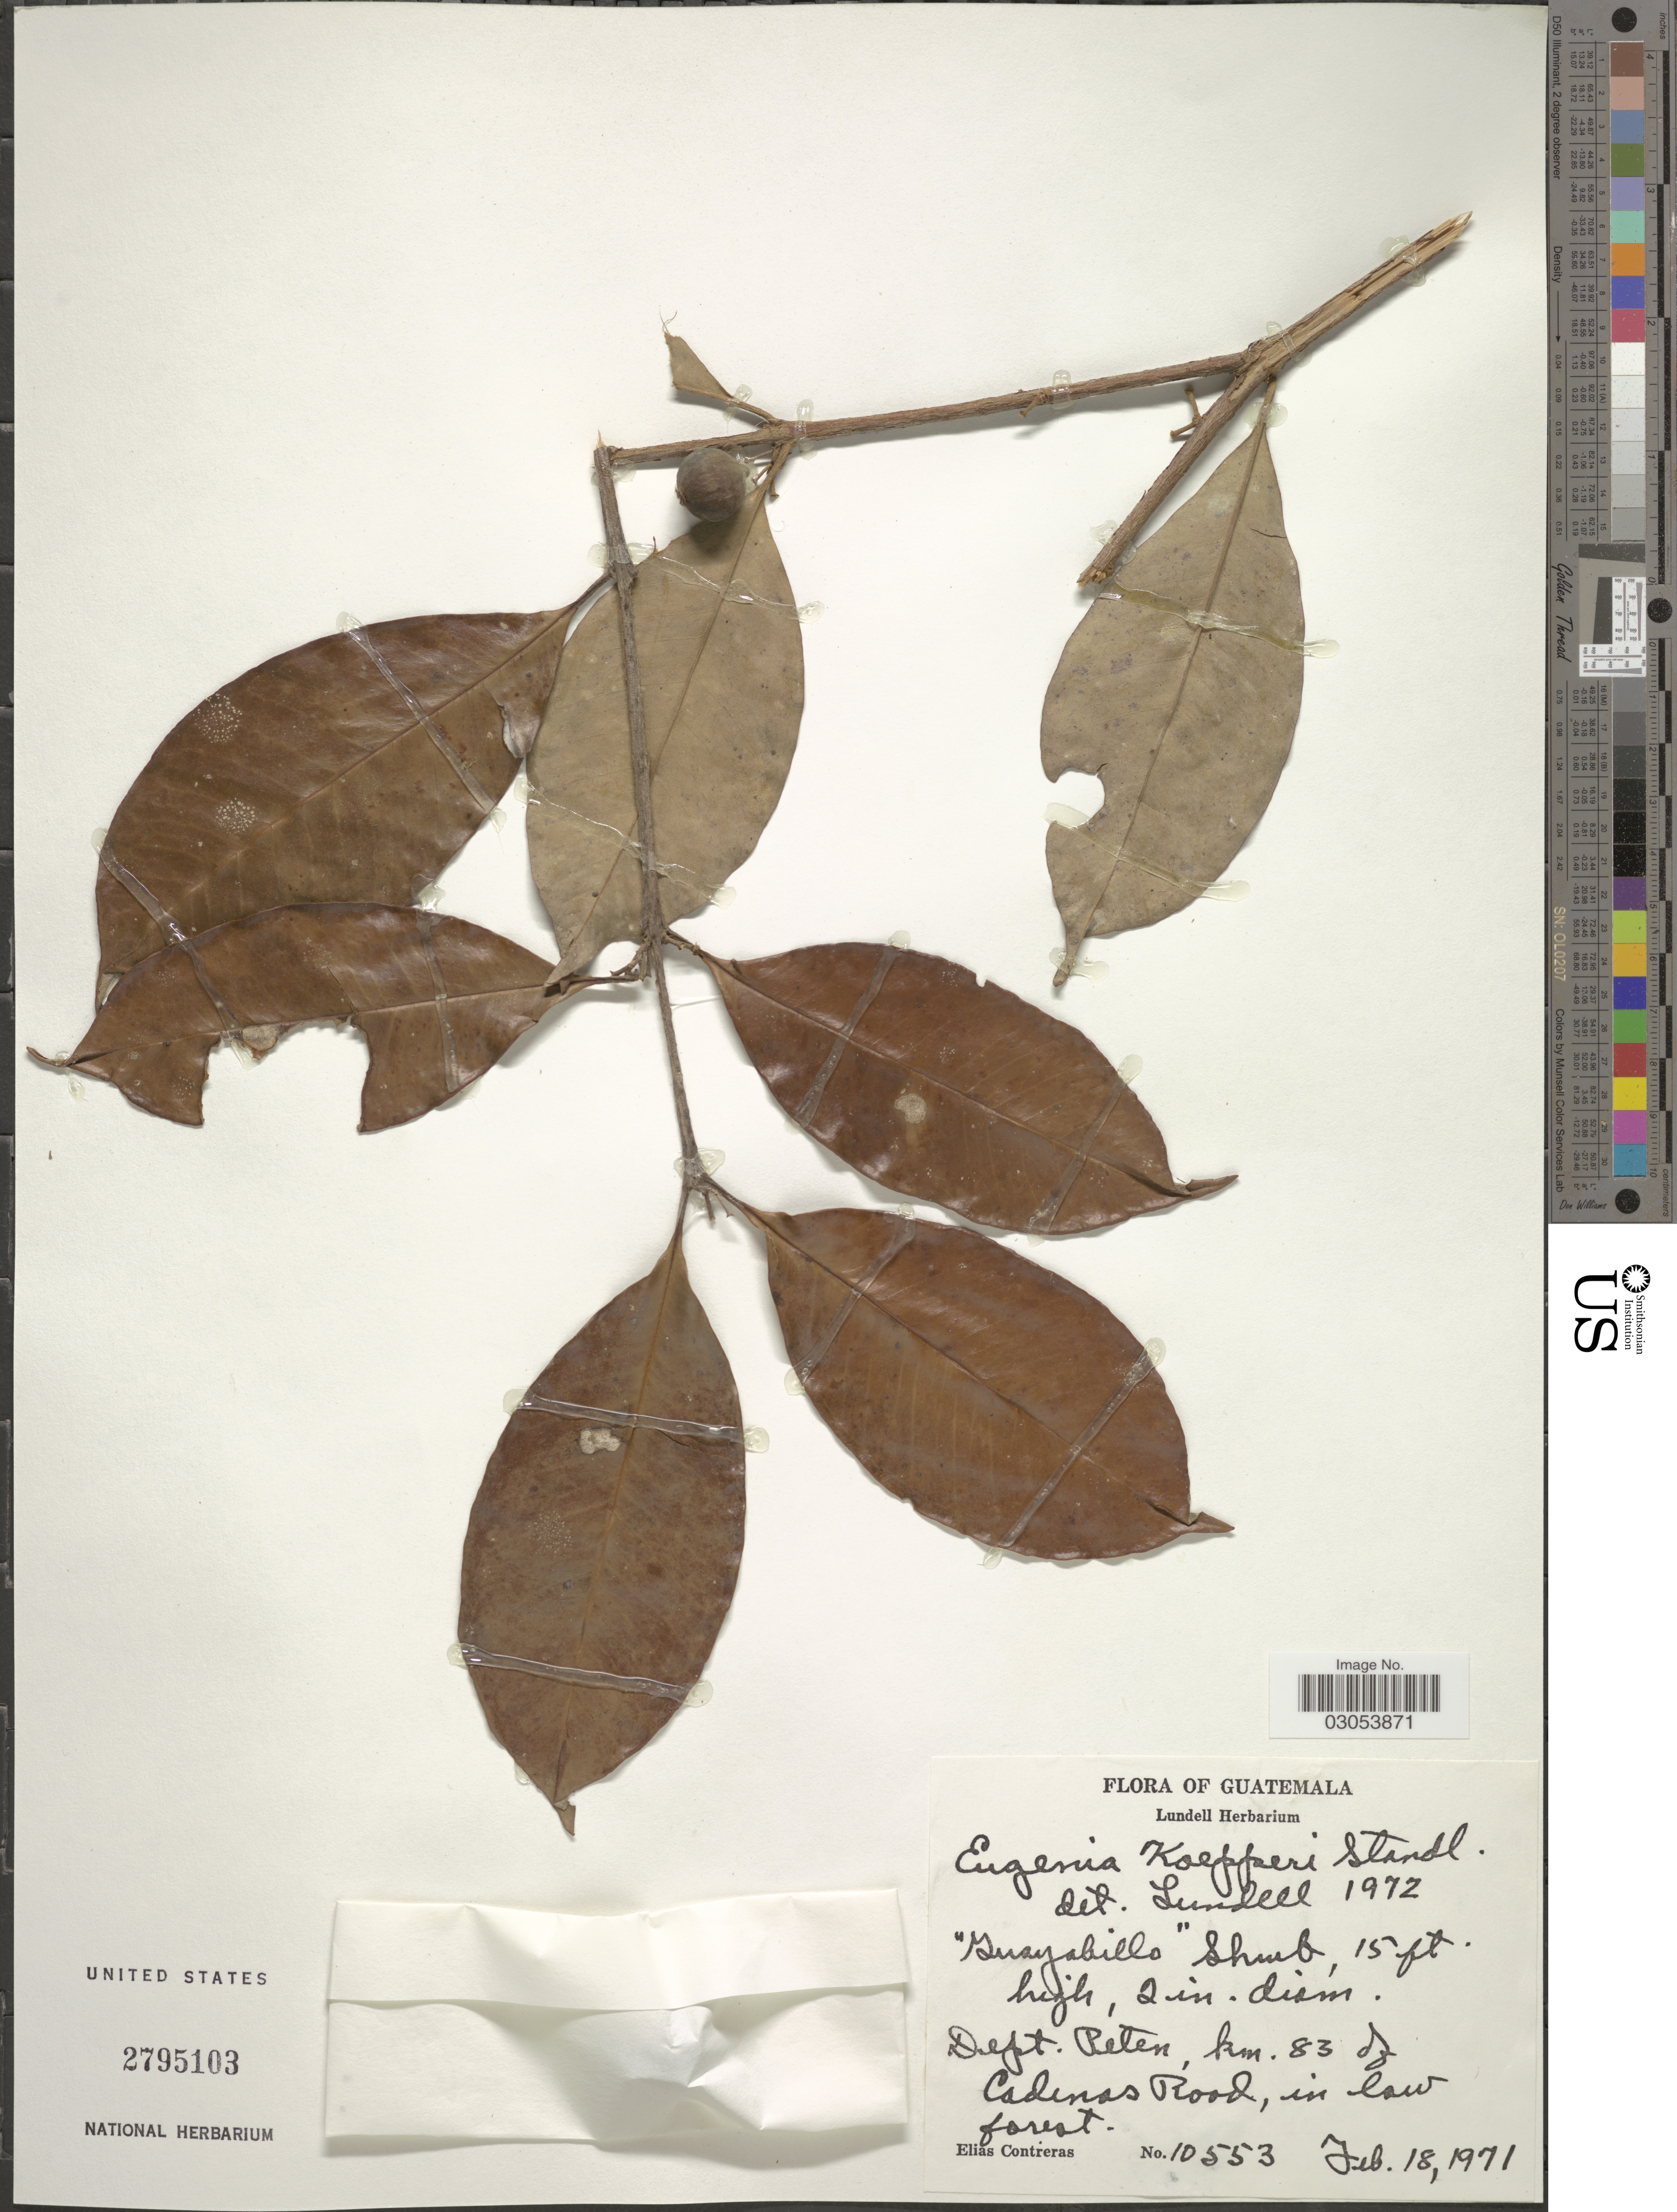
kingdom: Plantae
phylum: Tracheophyta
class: Magnoliopsida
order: Myrtales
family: Myrtaceae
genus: Eugenia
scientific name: Eugenia koepperi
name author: Standl. in Yunck.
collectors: E. Contreras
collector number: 10553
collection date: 1971-02-18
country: Guatemala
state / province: El Petén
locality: Dept. Peten, km 83 of Cadenas Road.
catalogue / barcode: US 2795103